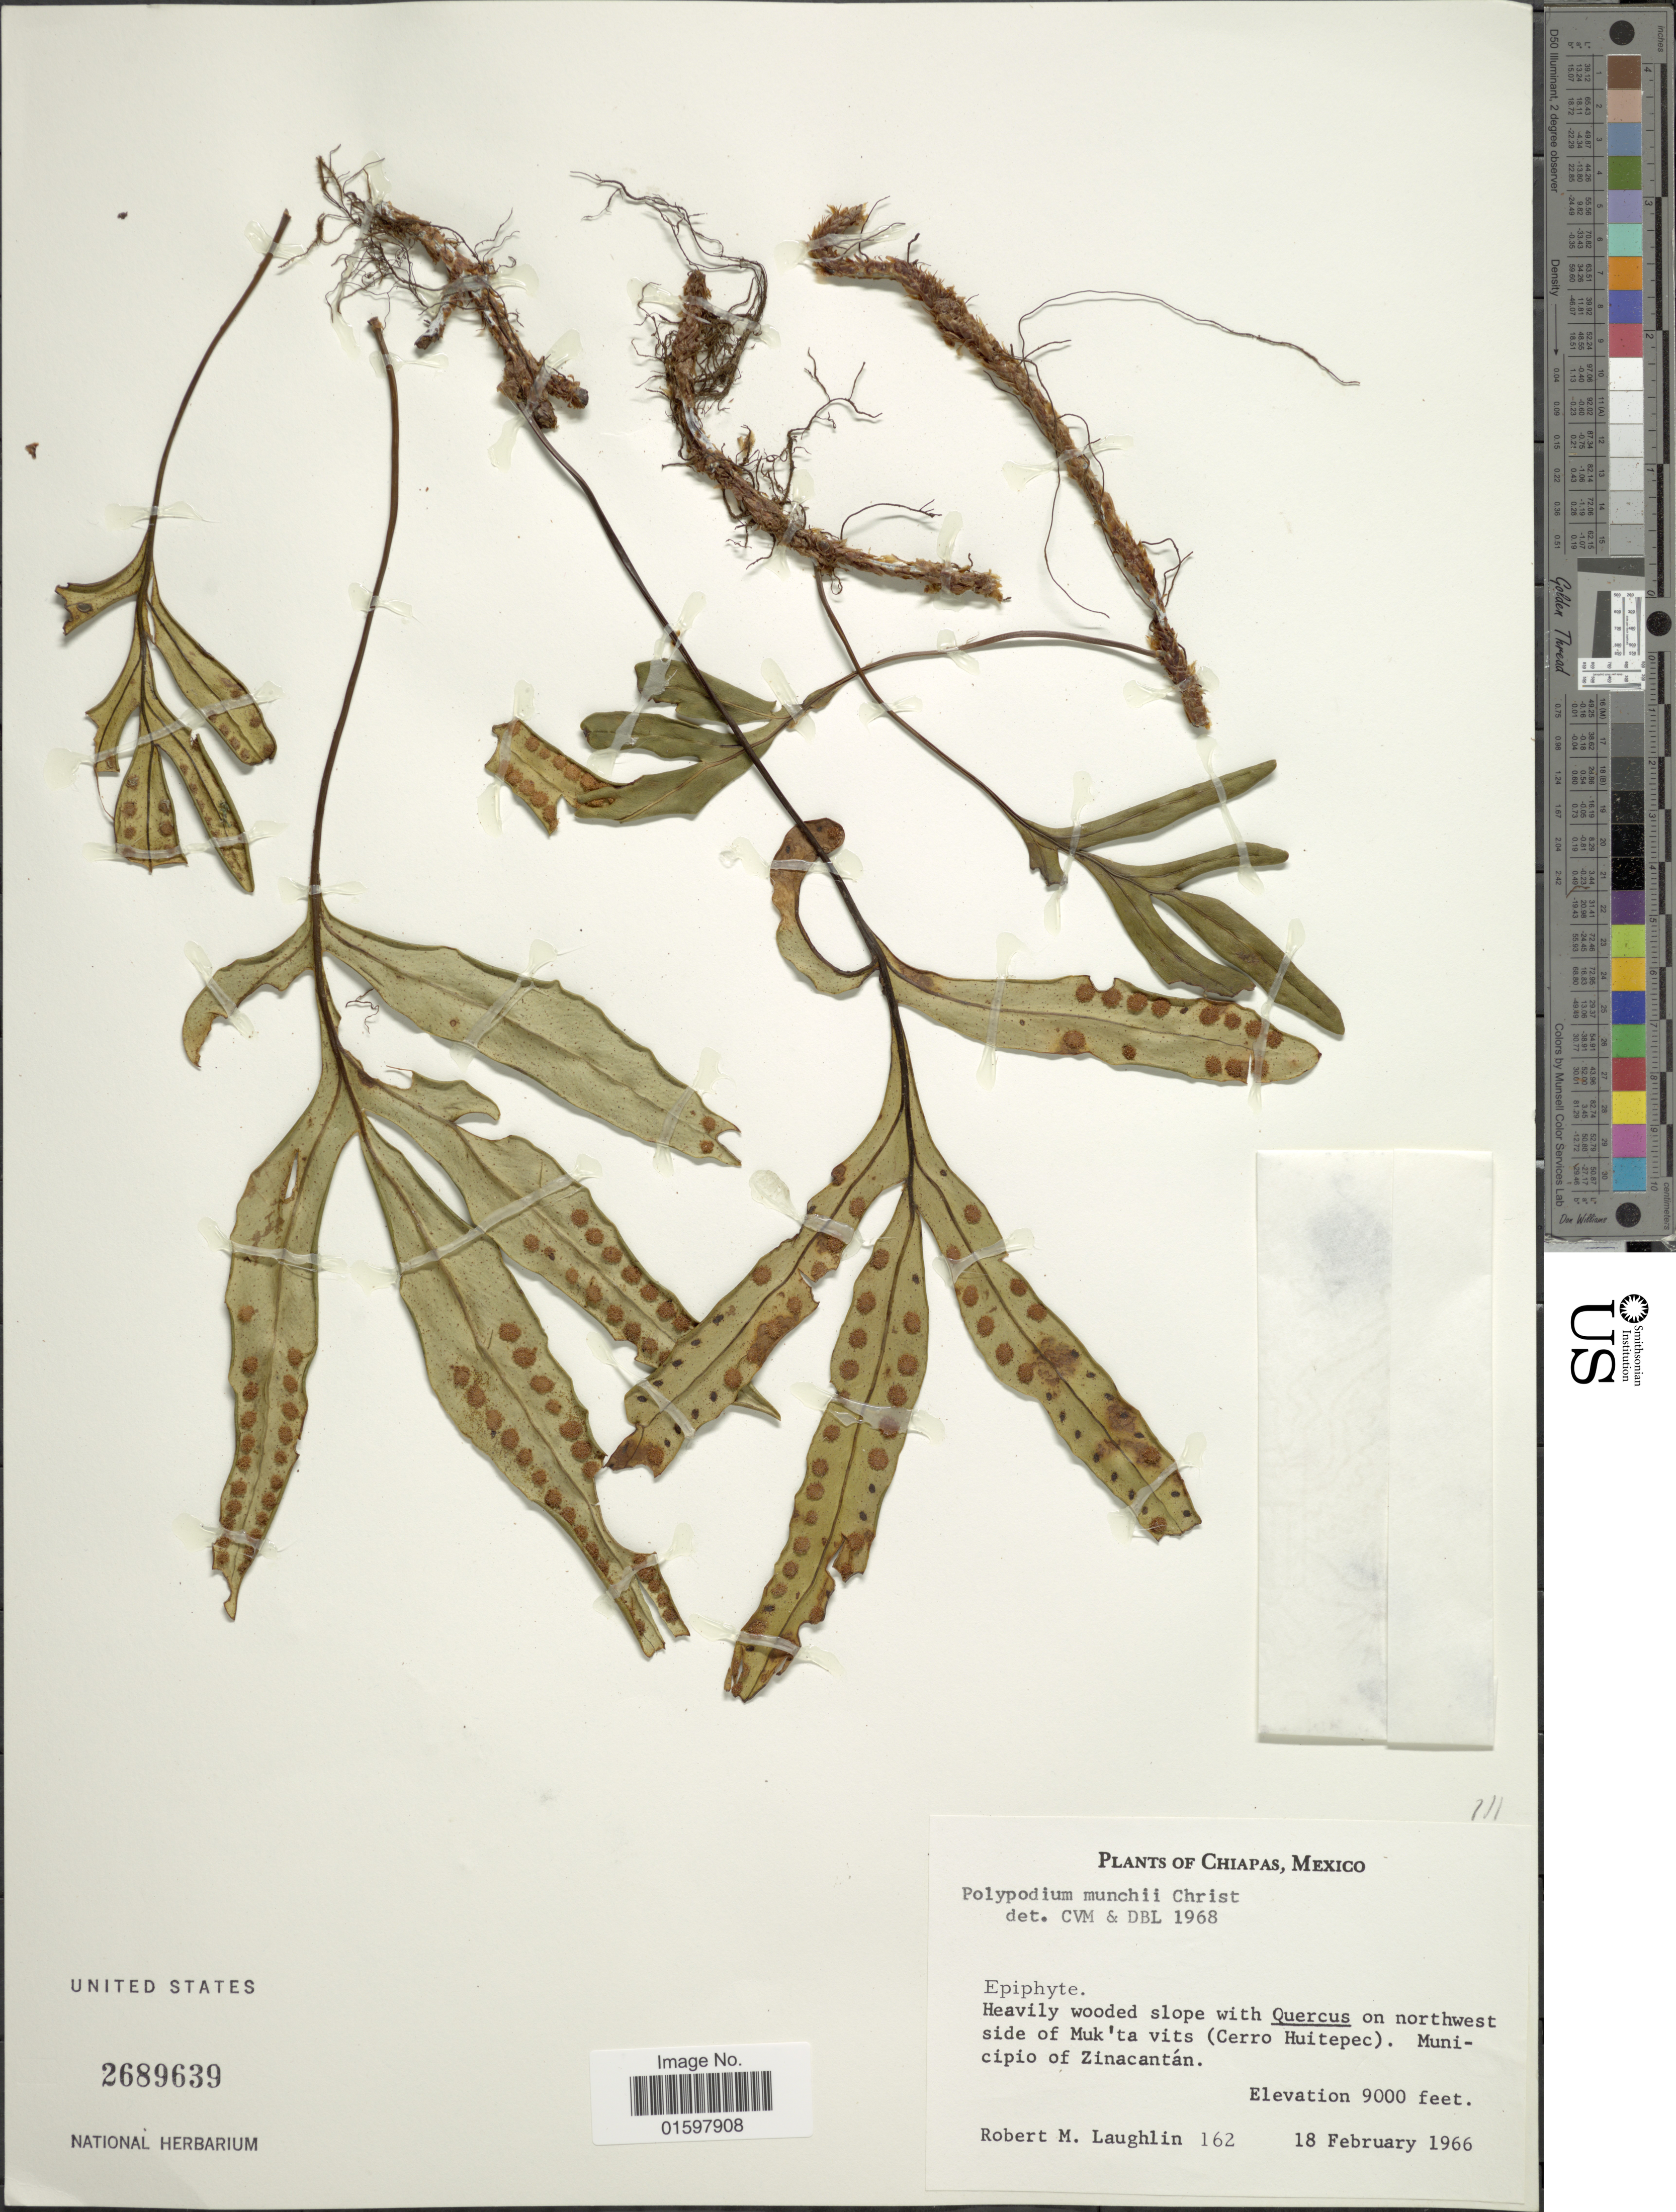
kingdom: Plantae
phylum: Tracheophyta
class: Polypodiopsida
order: Polypodiales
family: Polypodiaceae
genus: Pleopeltis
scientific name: Pleopeltis muenchii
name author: (Christ) A.R. Sm.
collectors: R. M. Laughlin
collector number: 162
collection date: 1966-02-18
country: Mexico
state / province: Chiapas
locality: Heavily wooded slope with Quercus on northwest side of Muk'ta vits (Crro Huitepec). Municipio of Zinacantán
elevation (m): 2743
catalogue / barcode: US 2689639